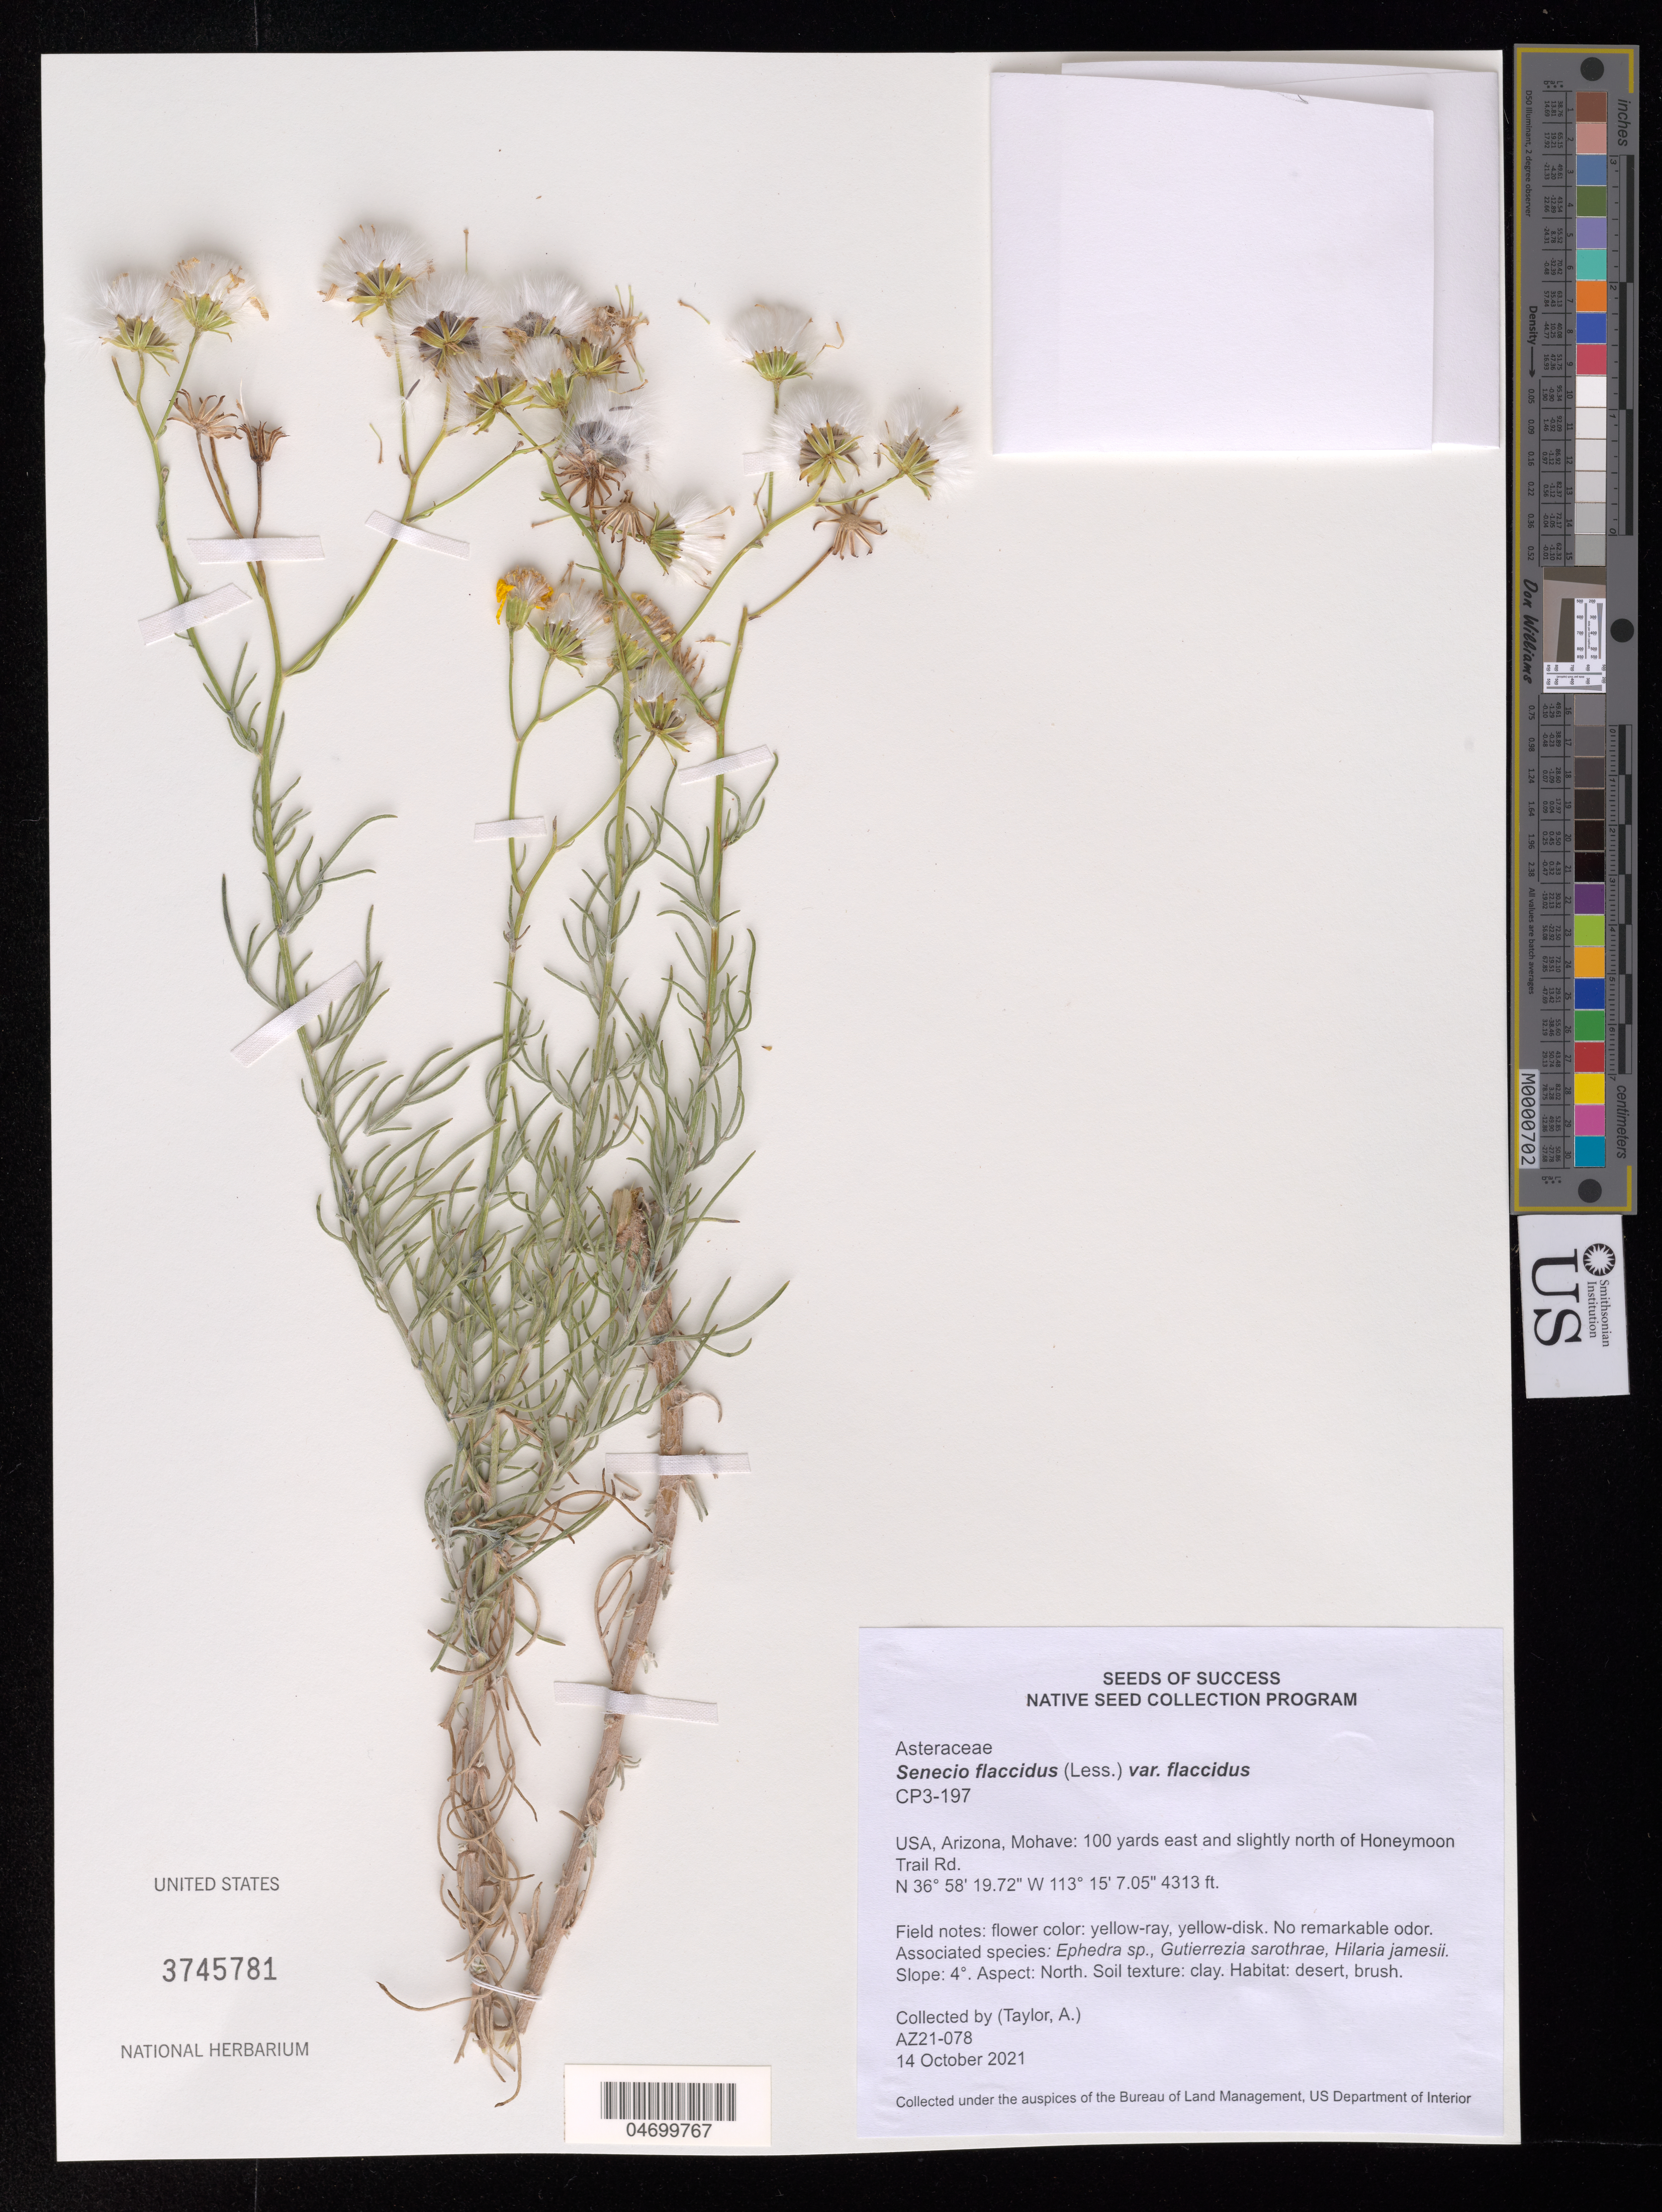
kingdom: Plantae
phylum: Tracheophyta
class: Magnoliopsida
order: Asterales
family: Asteraceae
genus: Senecio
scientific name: Senecio flaccidus var. flaccidus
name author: Less.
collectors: A. Taylor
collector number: CP3-197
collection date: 2021-10-14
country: United States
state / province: Arizona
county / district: Mohave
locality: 100 yards E and slightly north Honeymoon Trail Rd.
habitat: Clay soil. Desert/brush. With Ephedra sp., Gutierrezia sarothrae, Hilaria jamesii.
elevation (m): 1315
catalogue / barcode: US 3745781